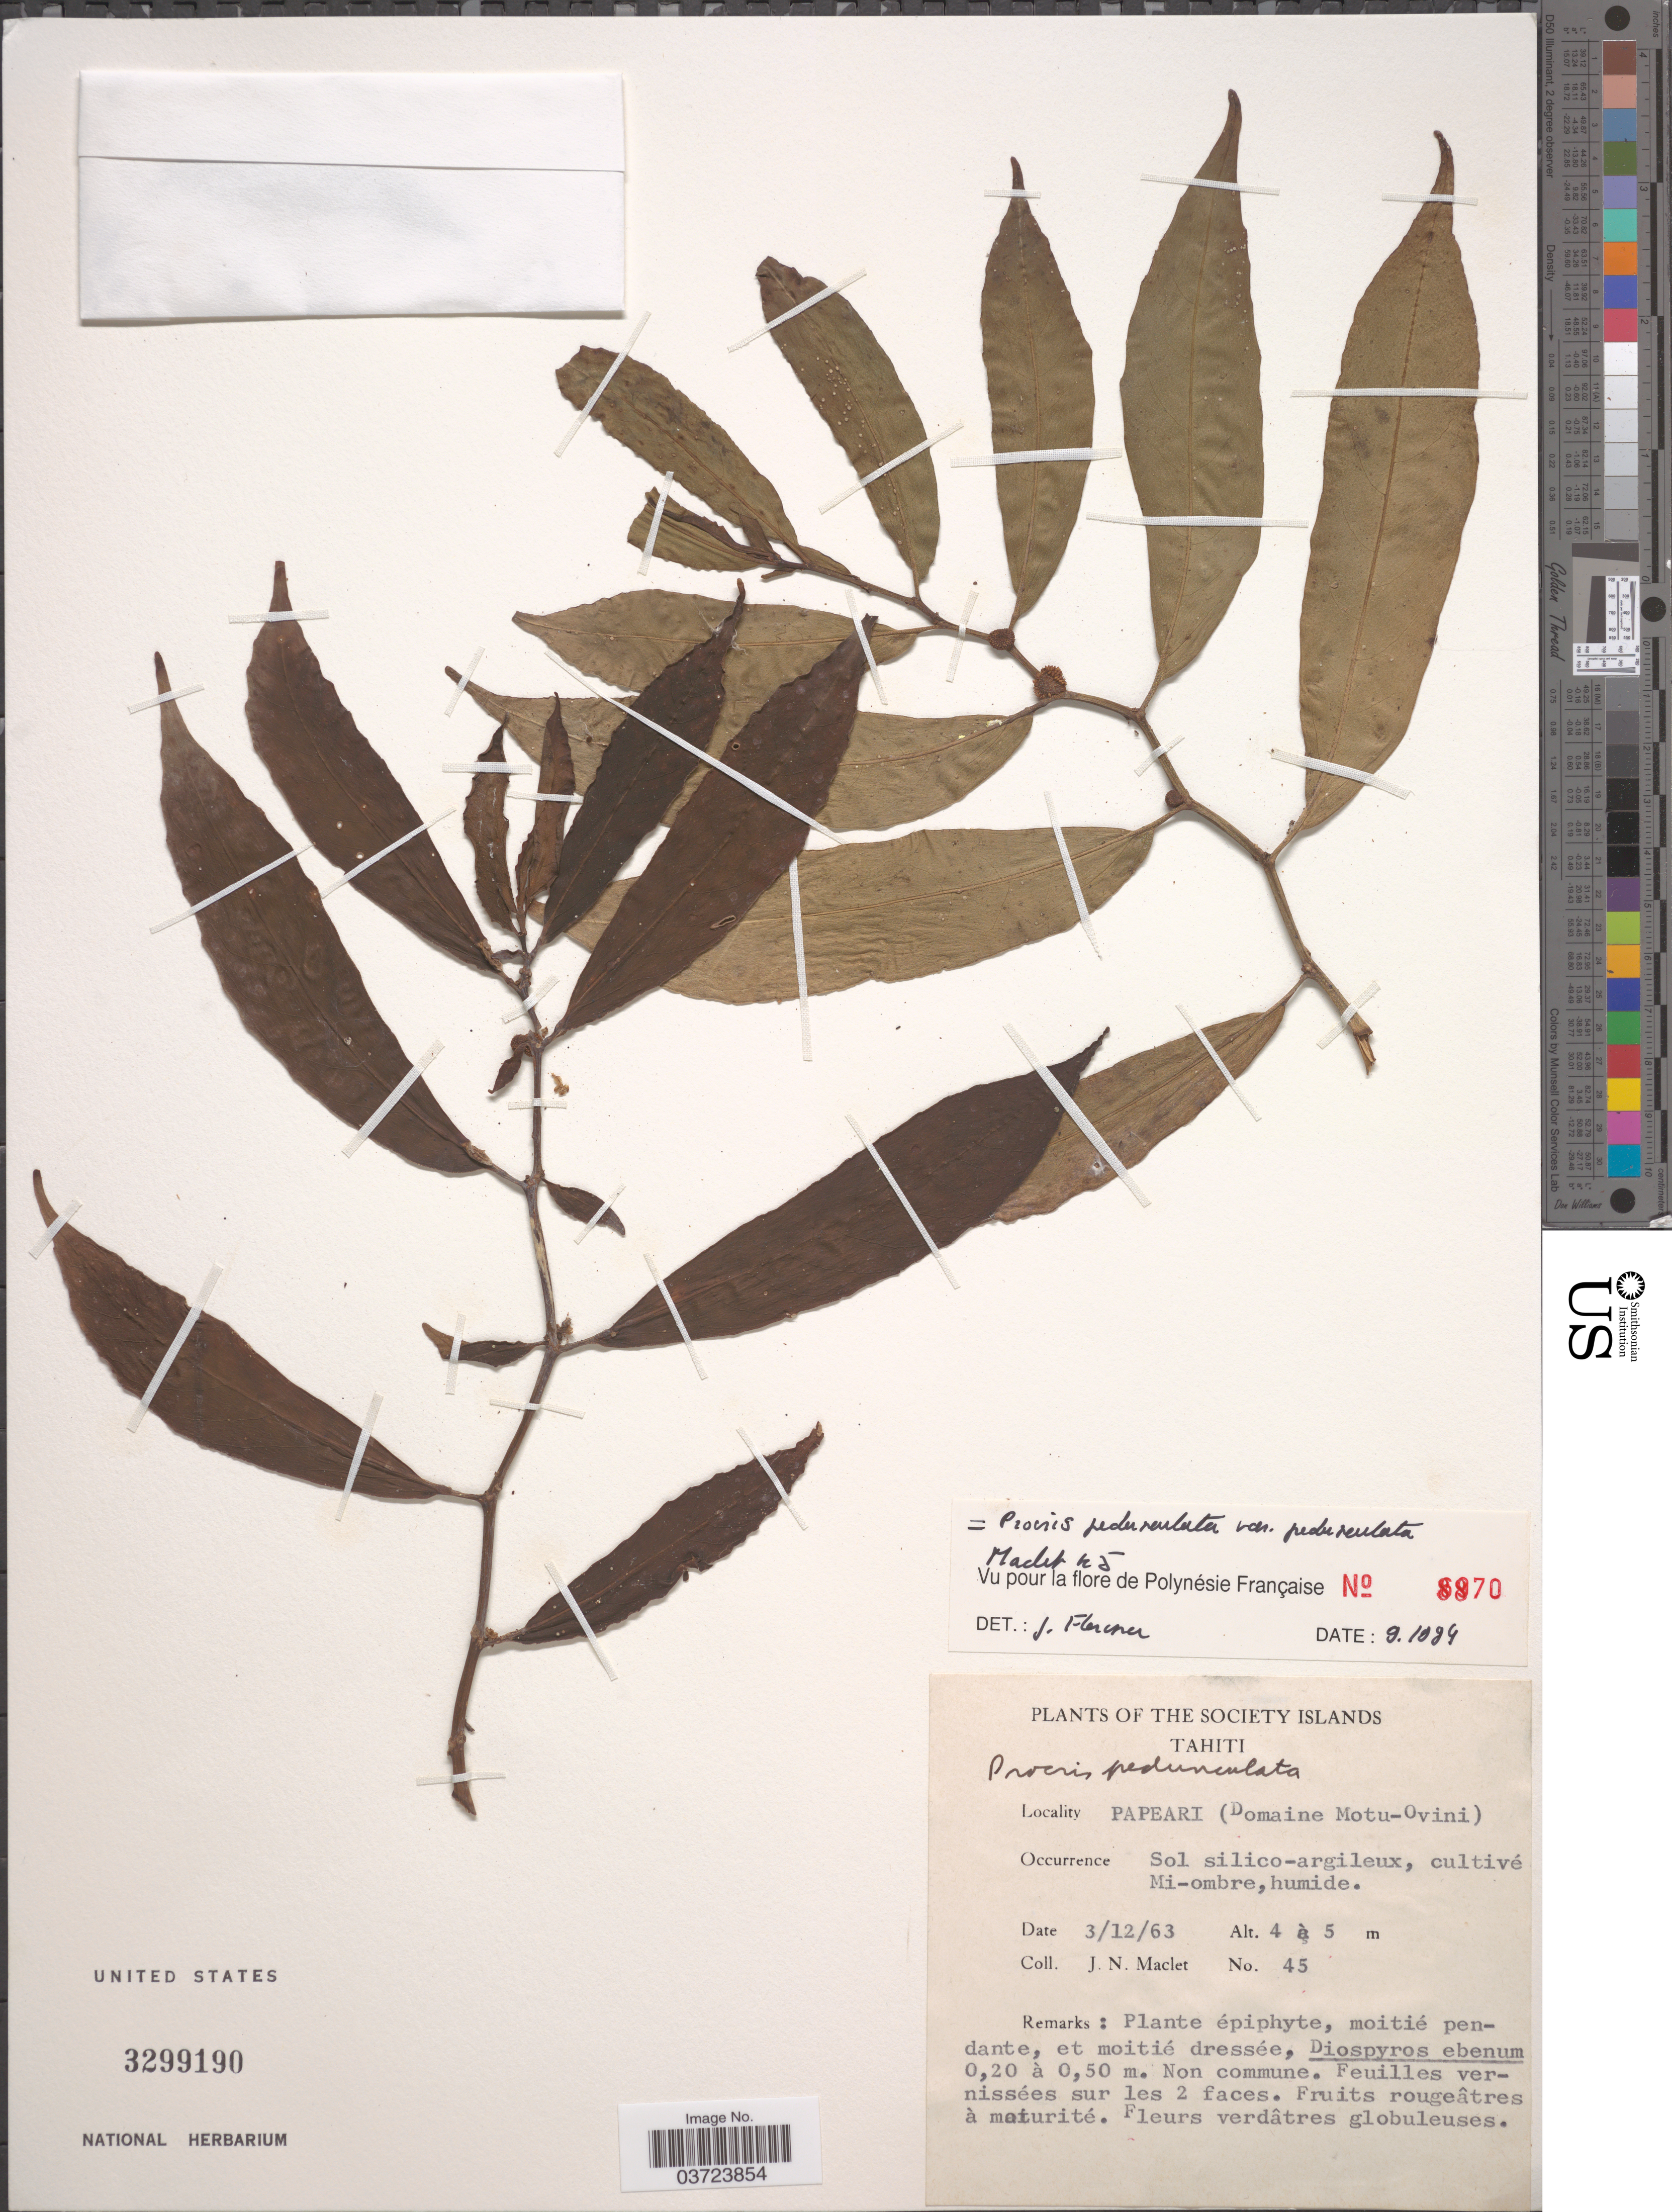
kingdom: Plantae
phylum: Tracheophyta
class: Magnoliopsida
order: Rosales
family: Urticaceae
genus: Procris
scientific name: Procris pedunculata var. pedunculata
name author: (J.R. Forst. & G. Forst.) Wedd.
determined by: Florence, J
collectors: J. Maclet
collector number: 45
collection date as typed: Transcribed d/m/y: 3/12/63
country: French Polynesia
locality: Society Islands. Tahiti. Papeari (Domaine Motu-Ovini).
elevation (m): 4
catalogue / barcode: US 3299190